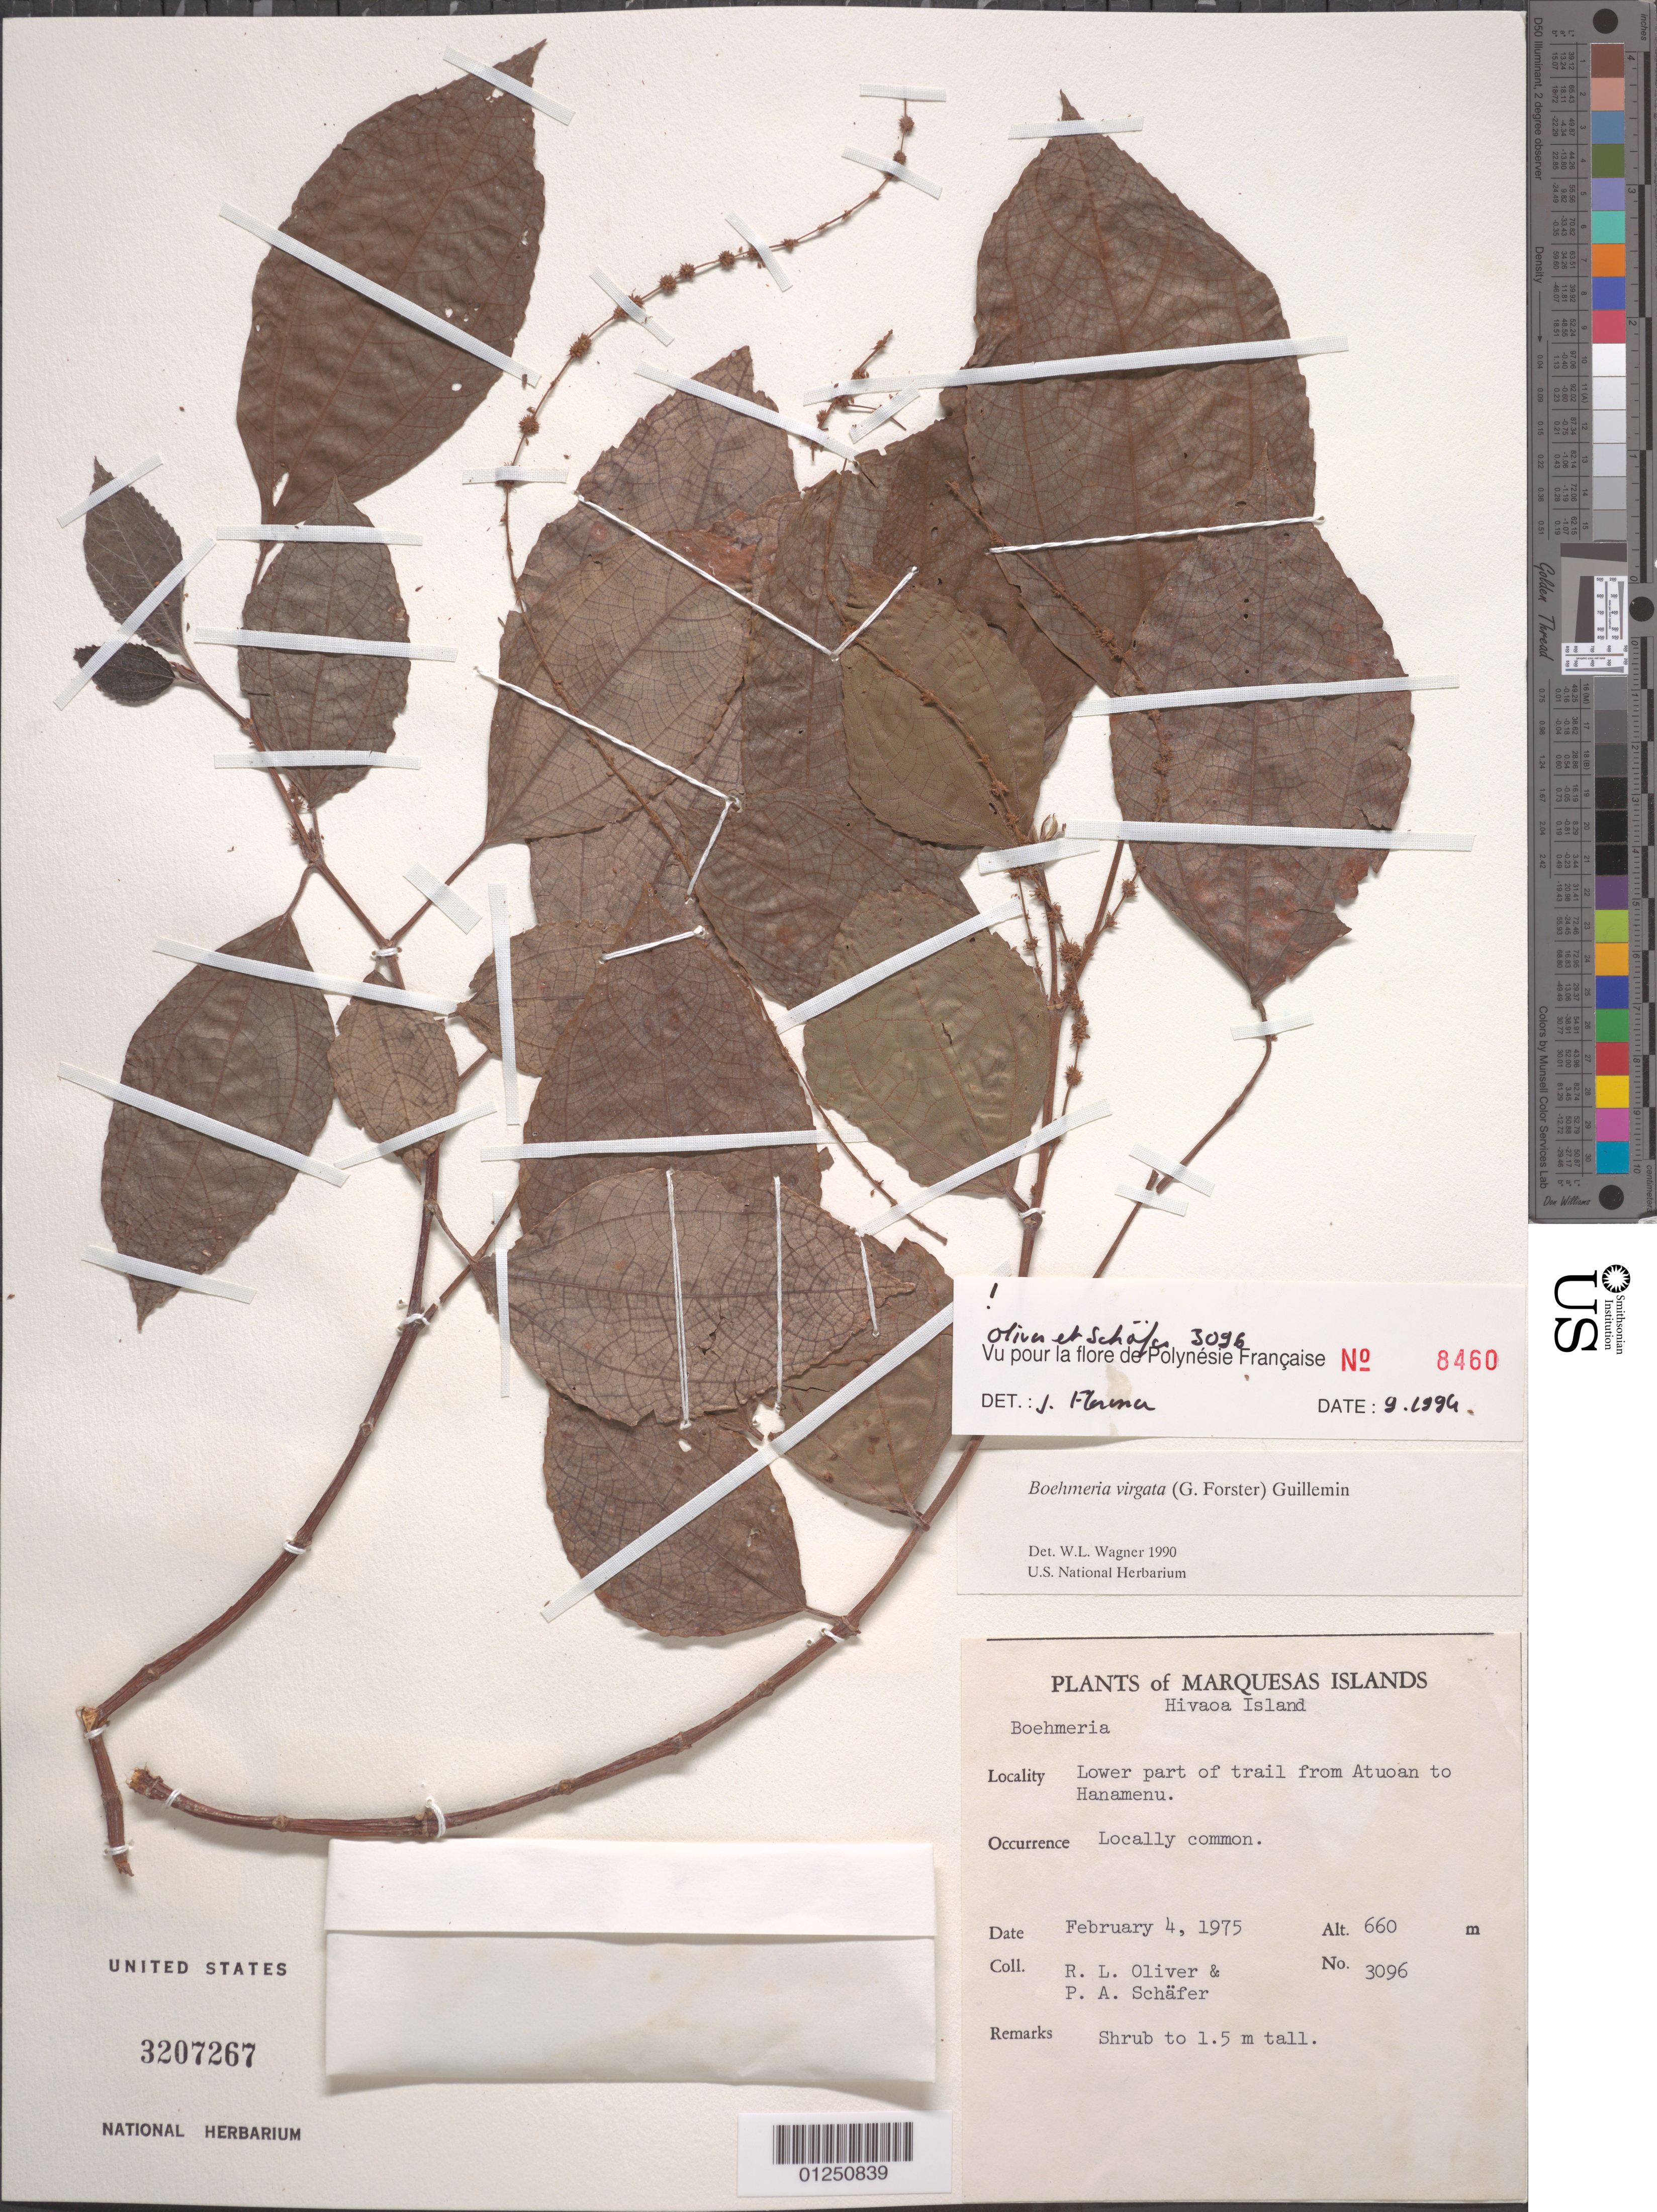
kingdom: Plantae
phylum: Tracheophyta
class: Magnoliopsida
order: Rosales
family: Urticaceae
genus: Boehmeria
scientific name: Boehmeria virgata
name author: (G. Forst.) Guill.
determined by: Wagner, W. L., (BOT), Smithsonian Institution - National Museum of Natural History (UNITED STATES)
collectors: R. L. Oliver & P. A. Schäfer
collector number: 3096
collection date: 1975-02-04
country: French Polynesia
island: Hiva Oa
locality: lower part of trail from Atuona to Hanamenu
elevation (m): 660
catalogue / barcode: US 3207267